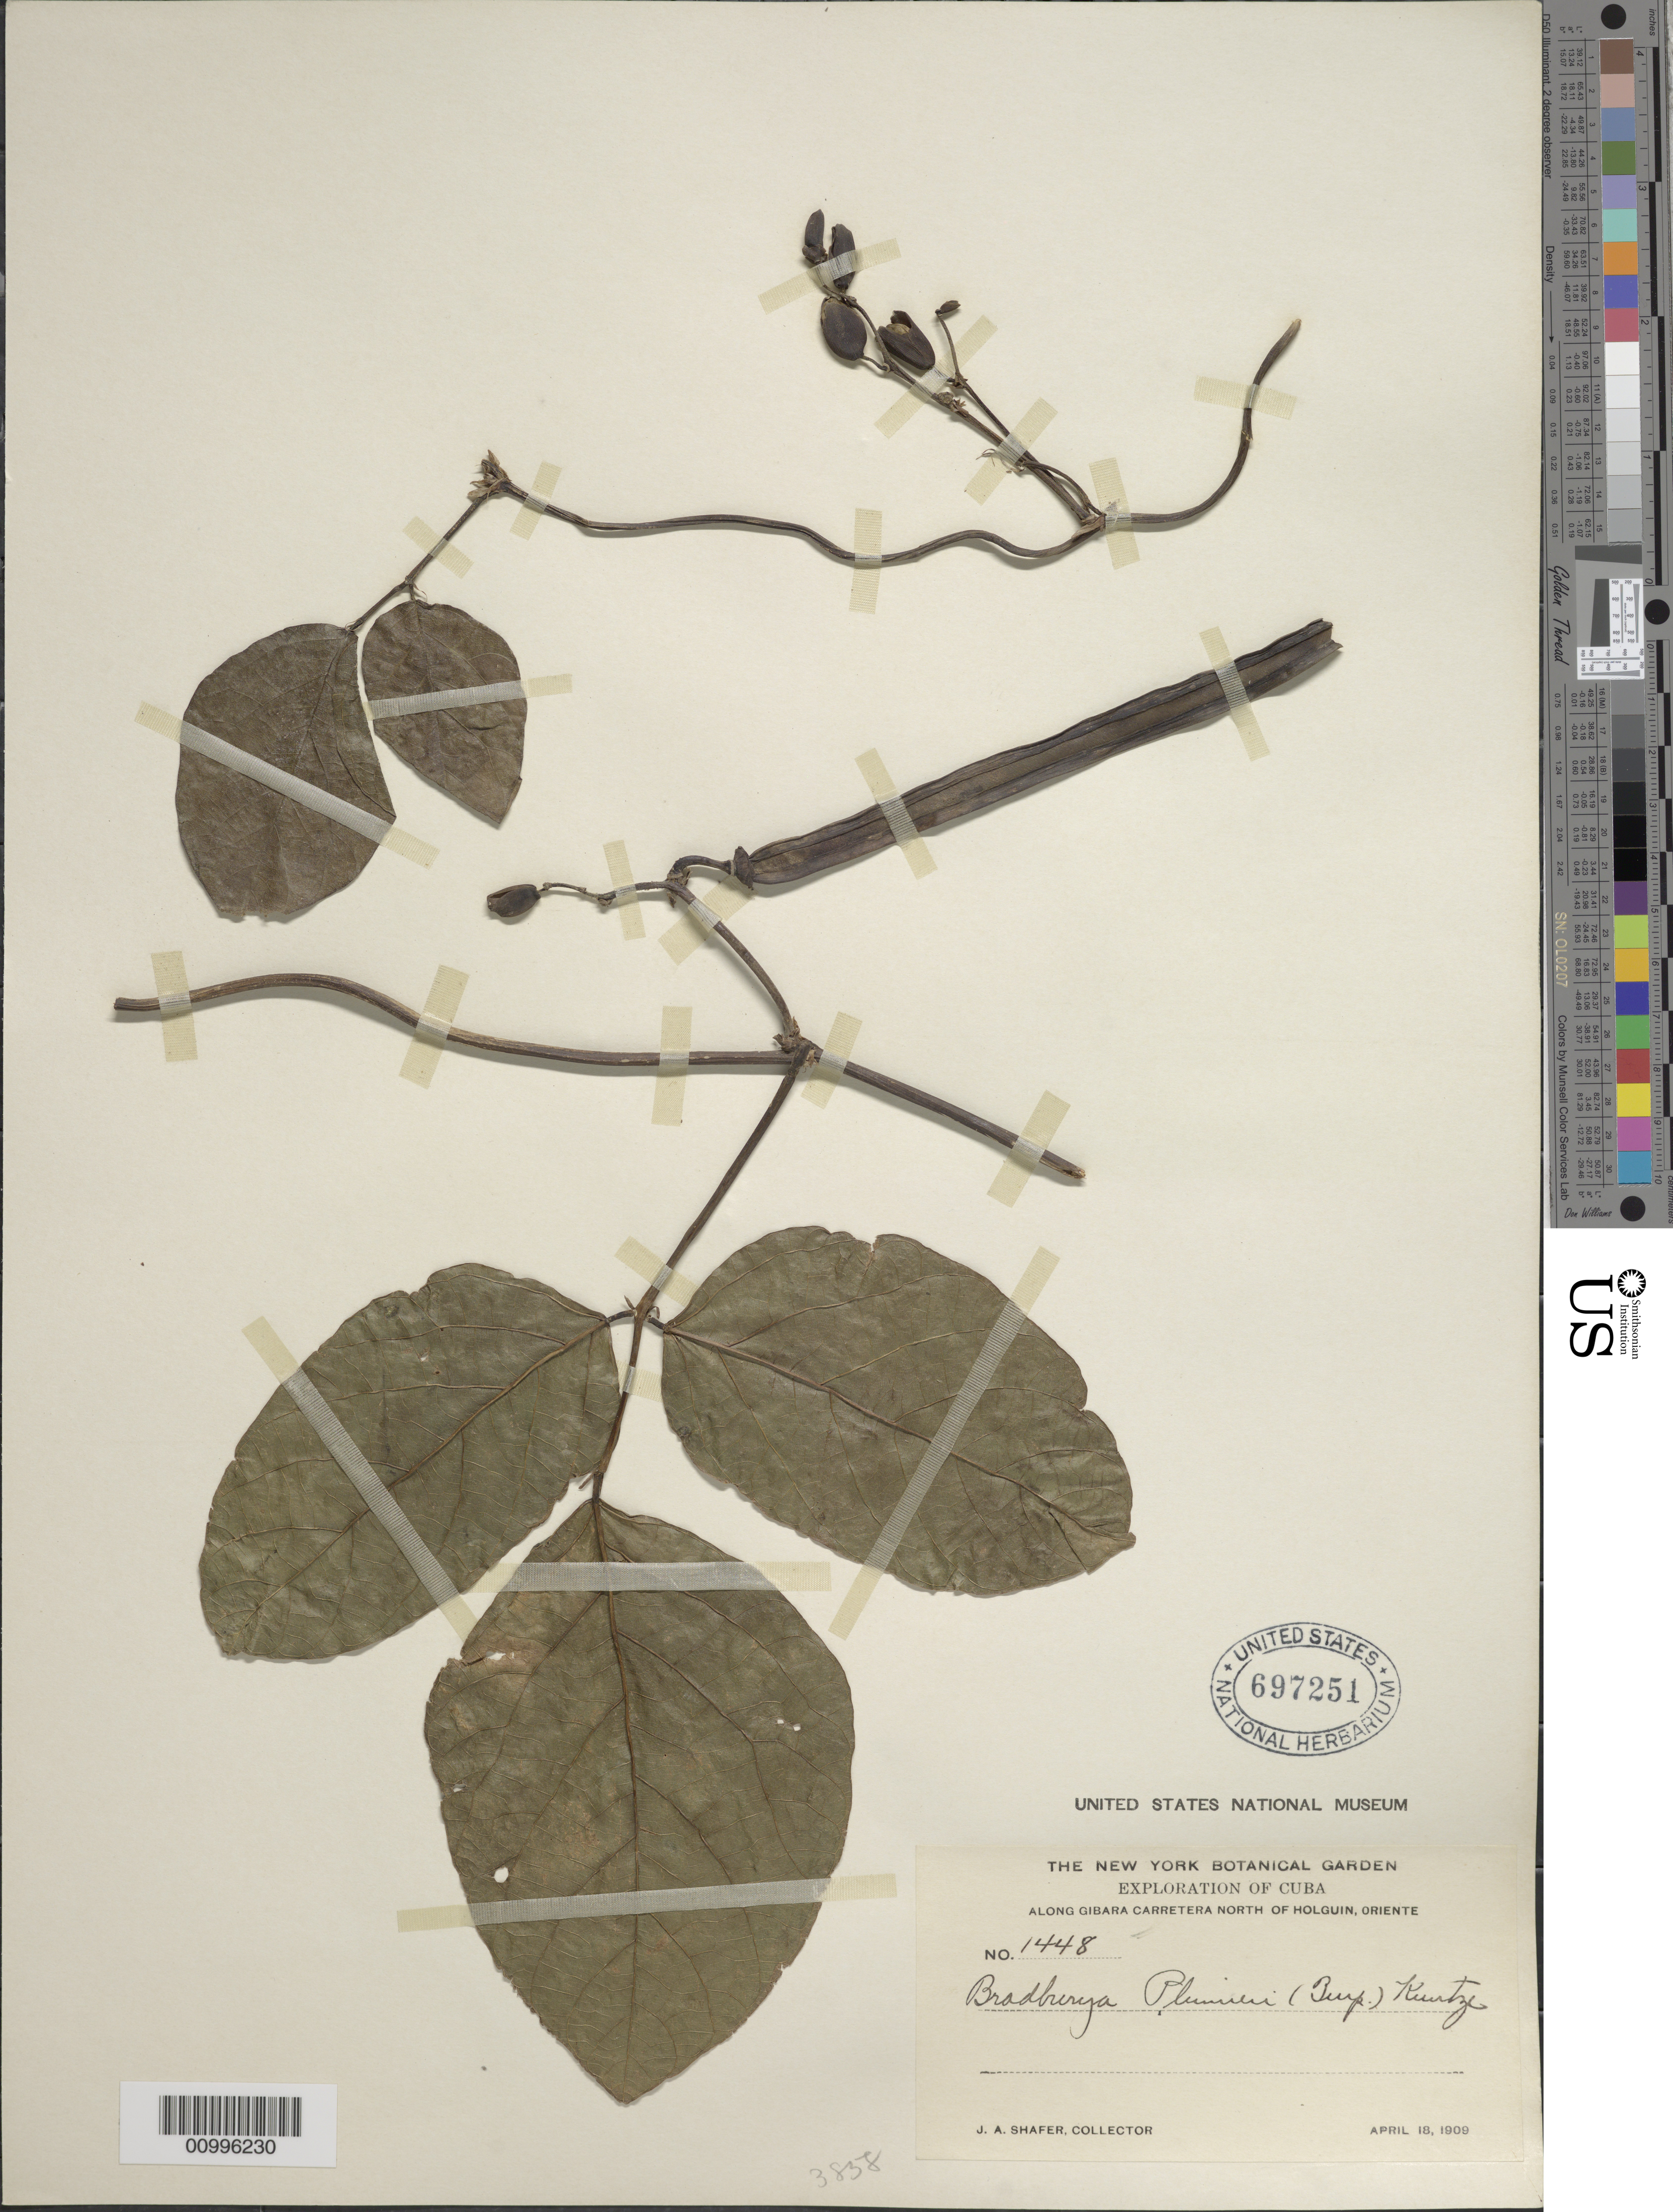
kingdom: Plantae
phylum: Tracheophyta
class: Magnoliopsida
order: Fabales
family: Fabaceae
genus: Centrosema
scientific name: Centrosema plumieri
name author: (Turpin ex Pers.) Benth.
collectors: J. A. Shafer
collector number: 1448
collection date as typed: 18 Apr 1909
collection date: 1909-04-18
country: Cuba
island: Cuba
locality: Oriente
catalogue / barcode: US 697251